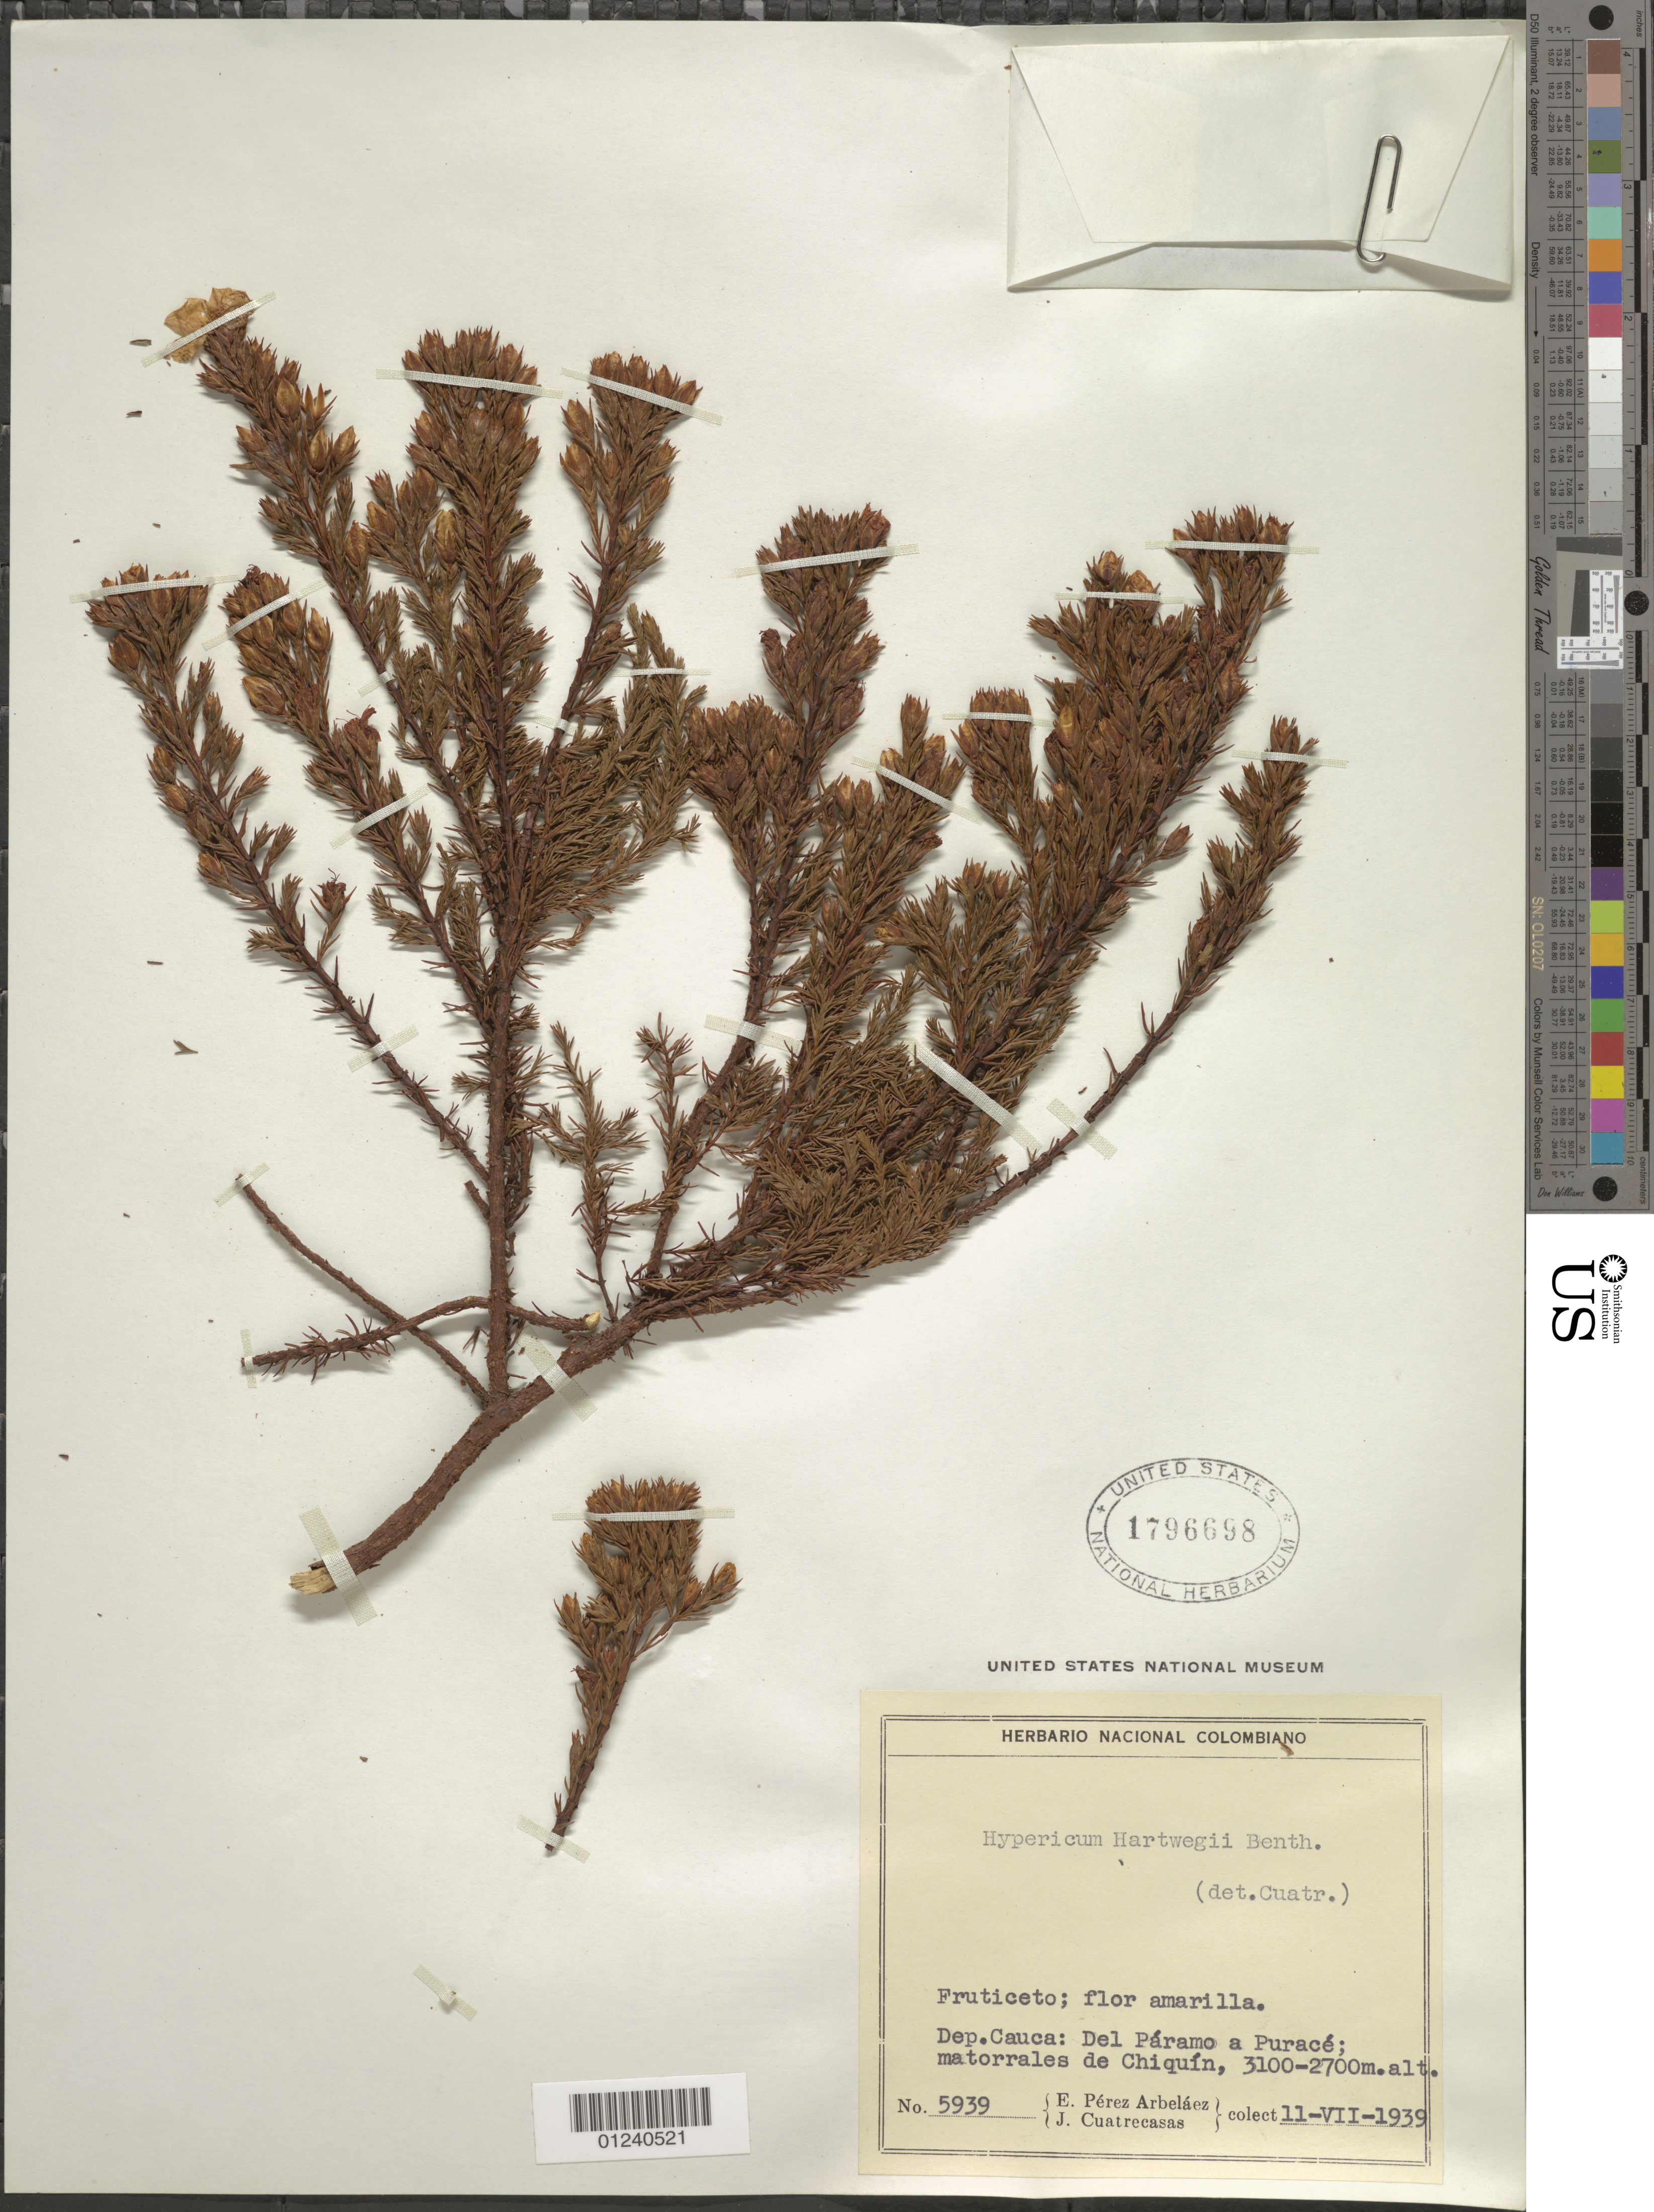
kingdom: Plantae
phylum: Tracheophyta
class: Magnoliopsida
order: Malpighiales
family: Hypericaceae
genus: Hypericum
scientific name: Hypericum hartwegii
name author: Benth.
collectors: E. Pérez Arbeláez & J. Cuatrecasas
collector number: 5939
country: Colombia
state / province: Cauca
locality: Del Páramo a Puracé; matorrales de Chiquín.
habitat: Paramo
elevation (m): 2700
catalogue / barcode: US 1796698